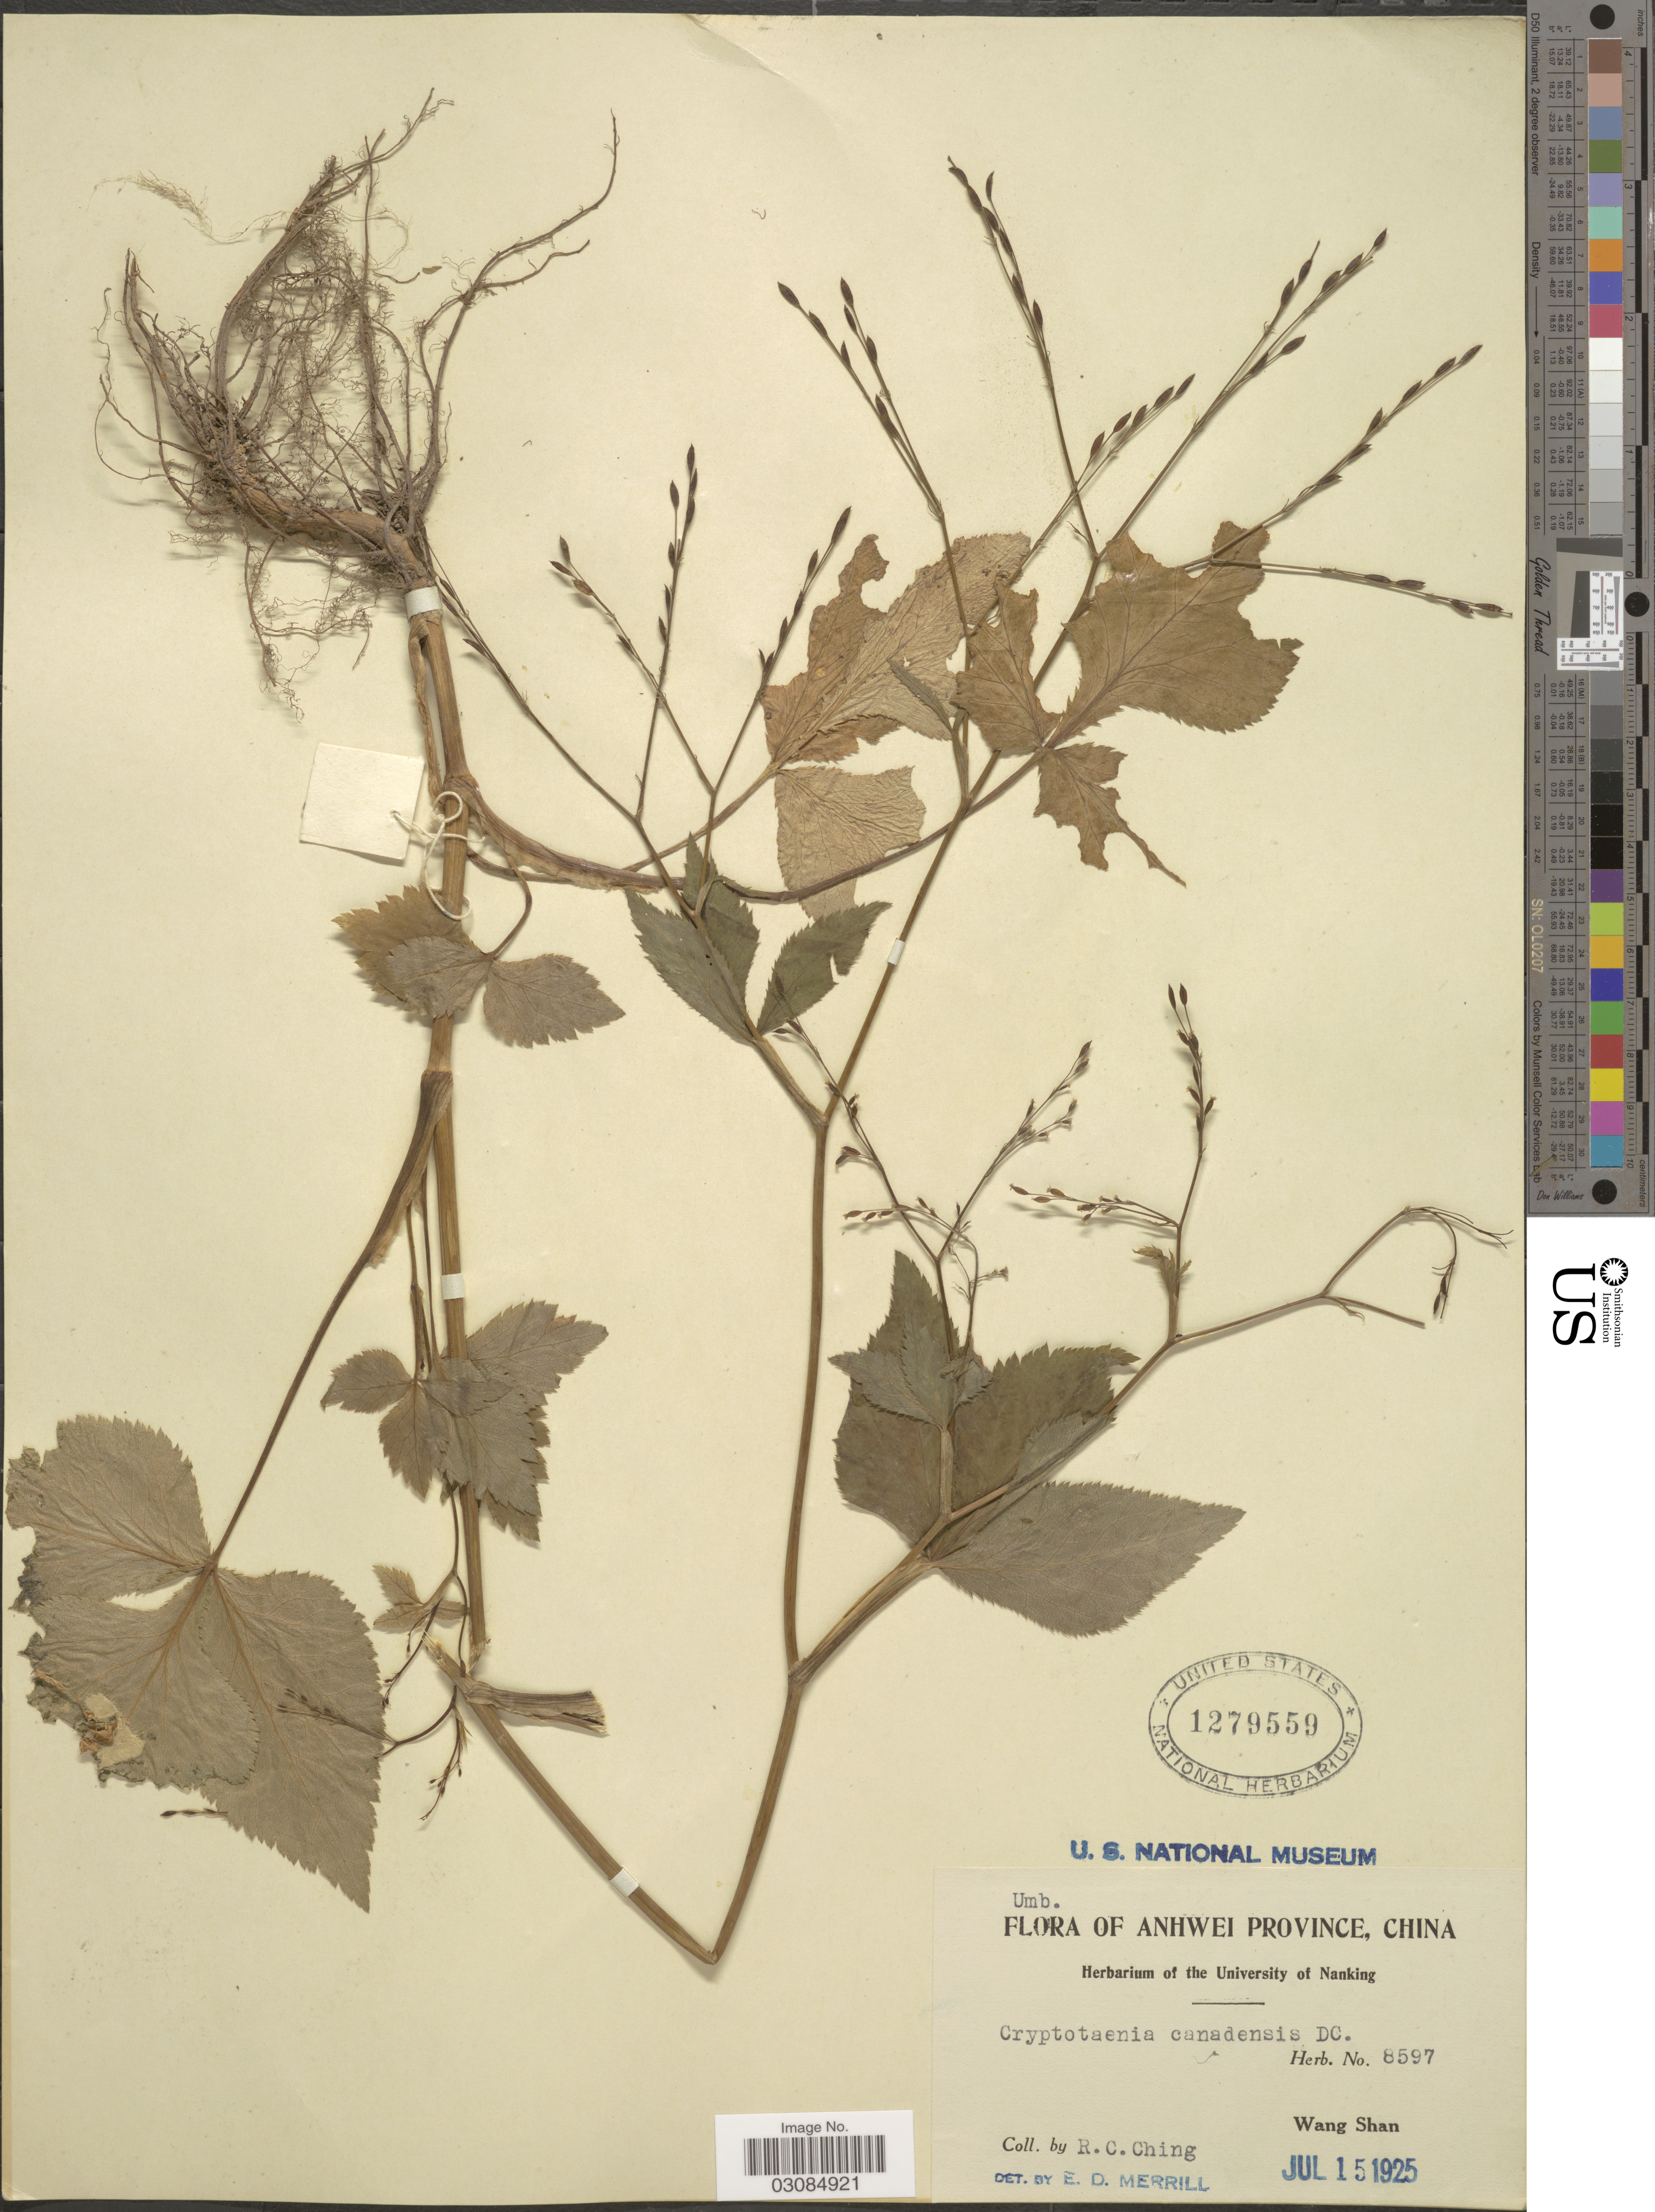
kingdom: Plantae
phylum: Tracheophyta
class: Magnoliopsida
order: Apiales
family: Apiaceae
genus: Cryptotaenia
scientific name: Cryptotaenia canadensis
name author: (L.) DC.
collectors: R. C. Ching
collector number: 8597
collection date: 1925-07-15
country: China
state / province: Anhui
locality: Anhwei Province. Wang Shan.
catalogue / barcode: US 1279559